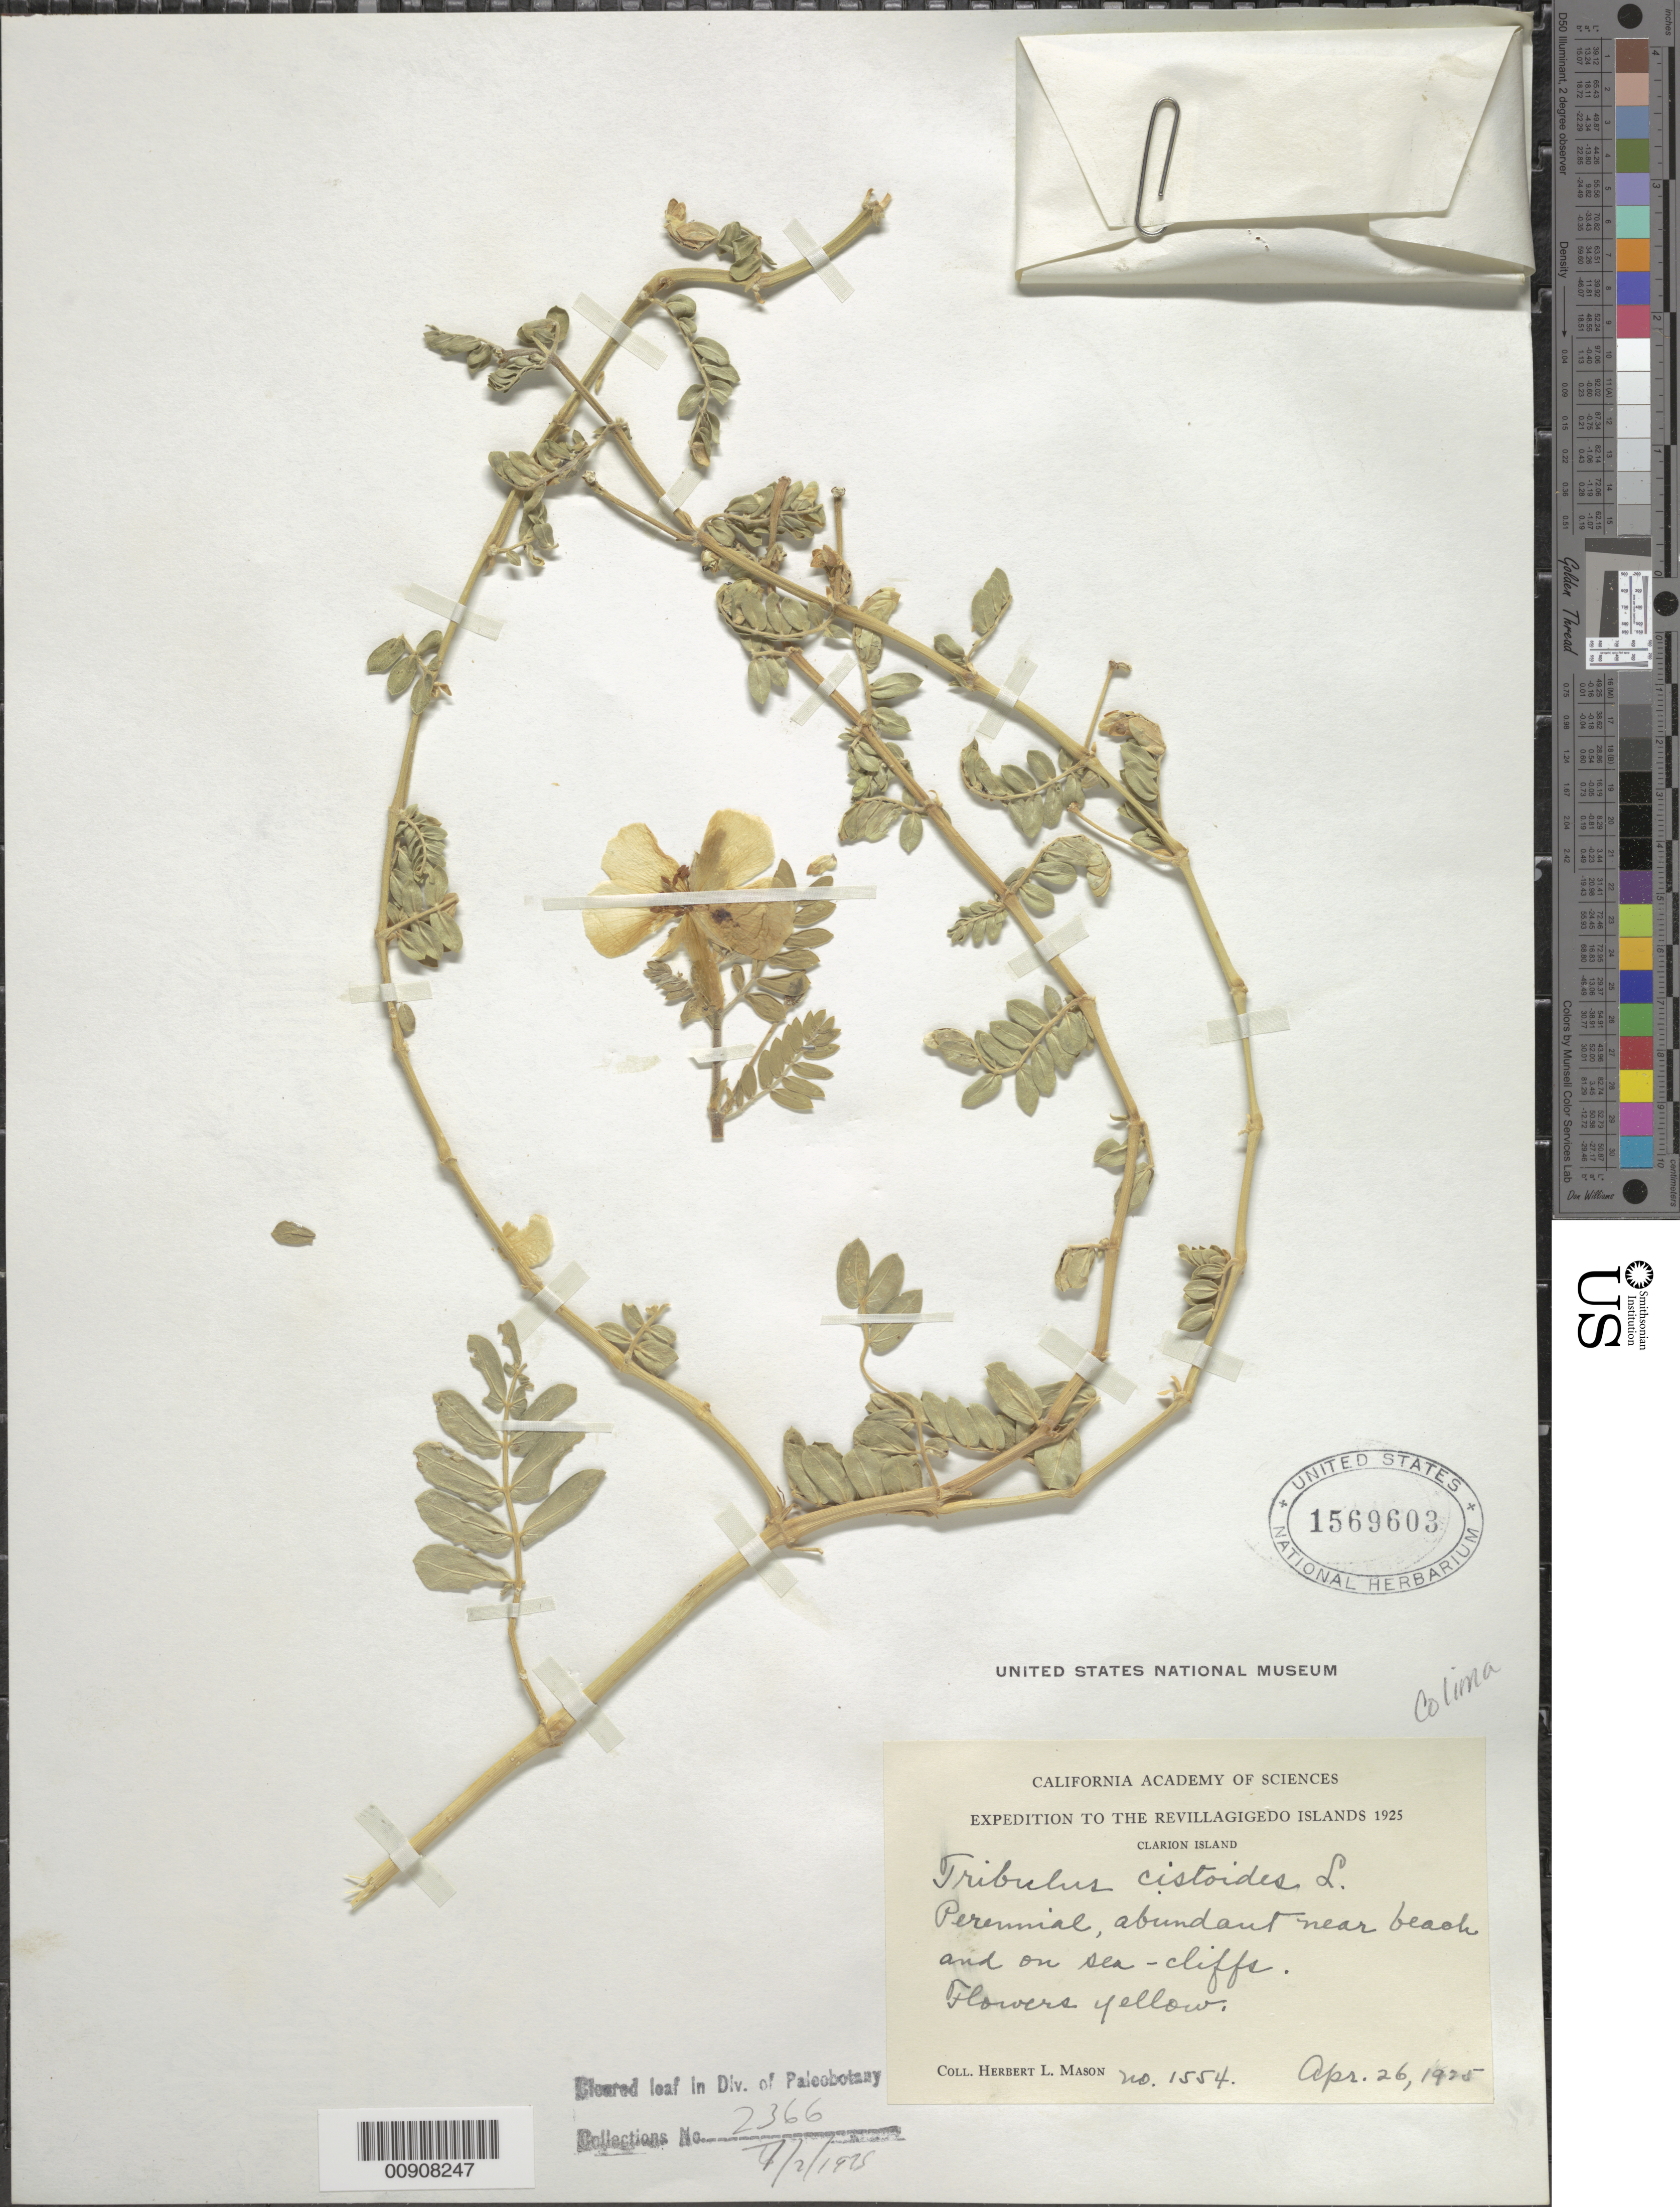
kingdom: Plantae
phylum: Tracheophyta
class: Magnoliopsida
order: Zygophyllales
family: Zygophyllaceae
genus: Tribulus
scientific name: Tribulus cistoides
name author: L.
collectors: H. L. Mason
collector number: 1554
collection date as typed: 26 Apr 1925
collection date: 1925-04-26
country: Mexico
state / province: Colima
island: Clarion I.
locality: Clarion Island.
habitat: Abundant near beach and on sea-cliffs.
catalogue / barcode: US 1569603